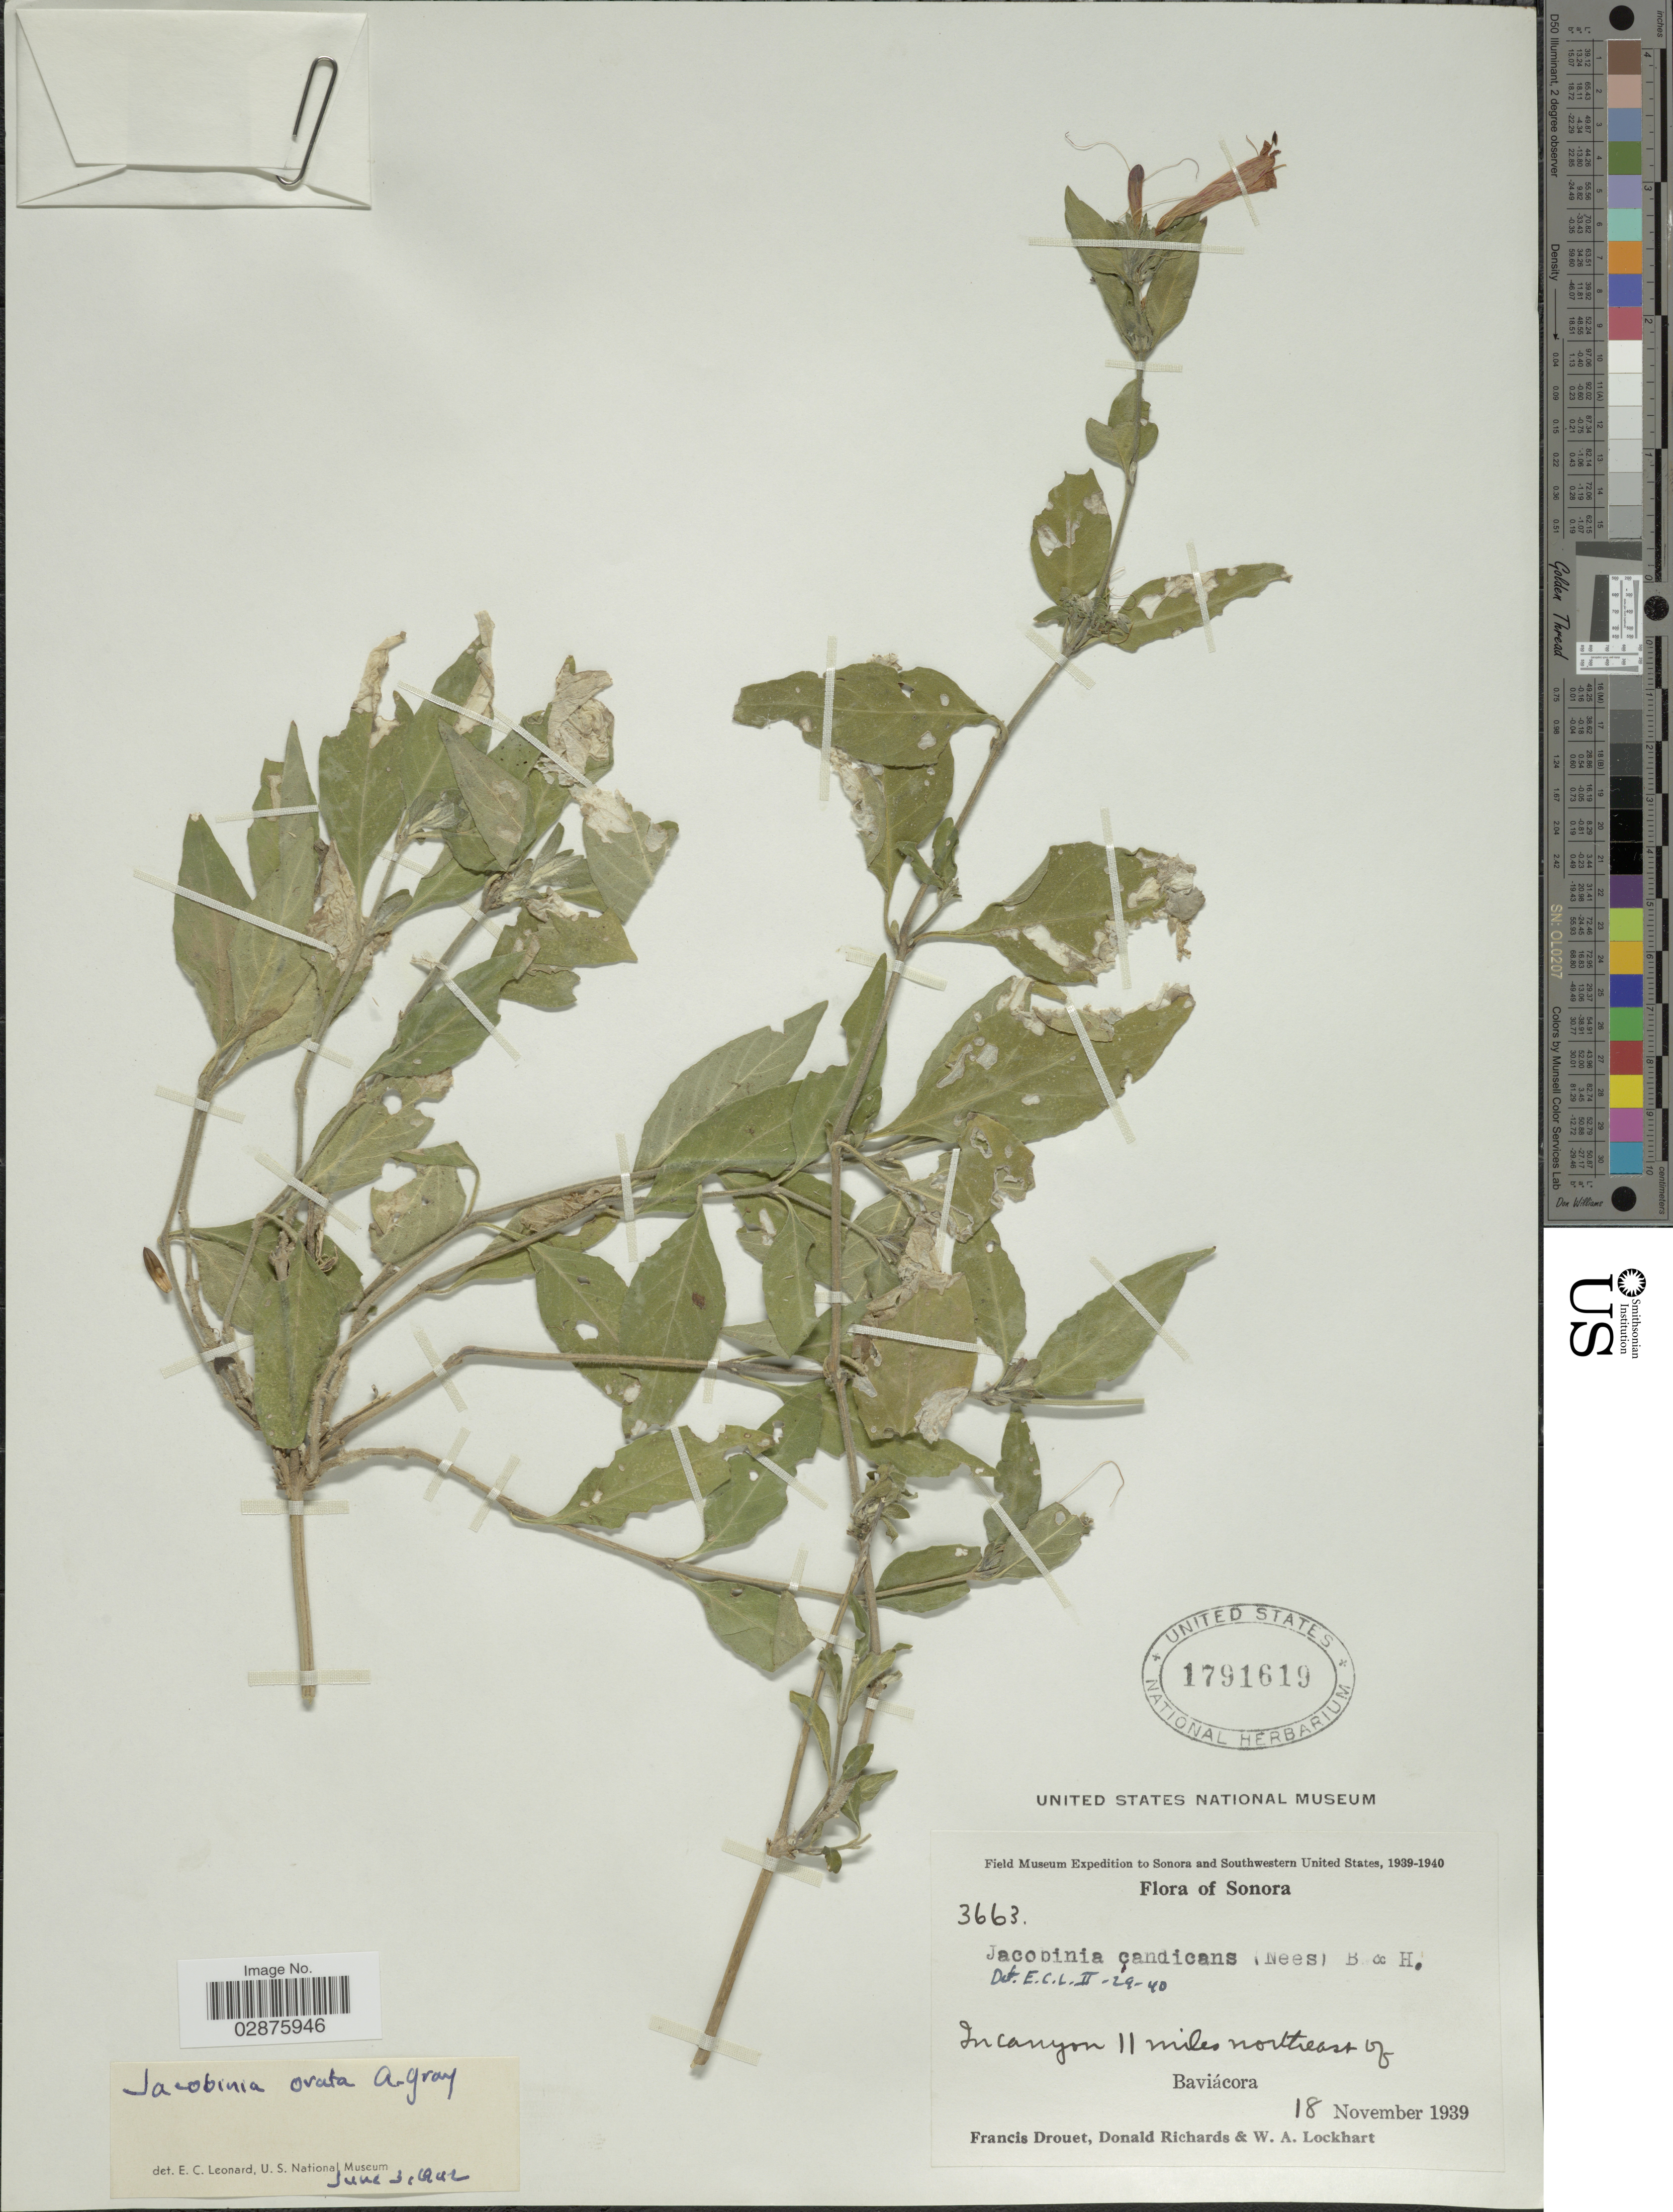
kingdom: Plantae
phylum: Tracheophyta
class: Magnoliopsida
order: Lamiales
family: Acanthaceae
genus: Justicia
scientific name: Justicia candicans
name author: (Nees) L.D. Benson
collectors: F. E. Drouet, D. Richards & W. Lockhart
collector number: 3663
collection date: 1939-11-18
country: Mexico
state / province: Sonora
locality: In canyon 11 miles northeast of Baviácora.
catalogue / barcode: US 1791619